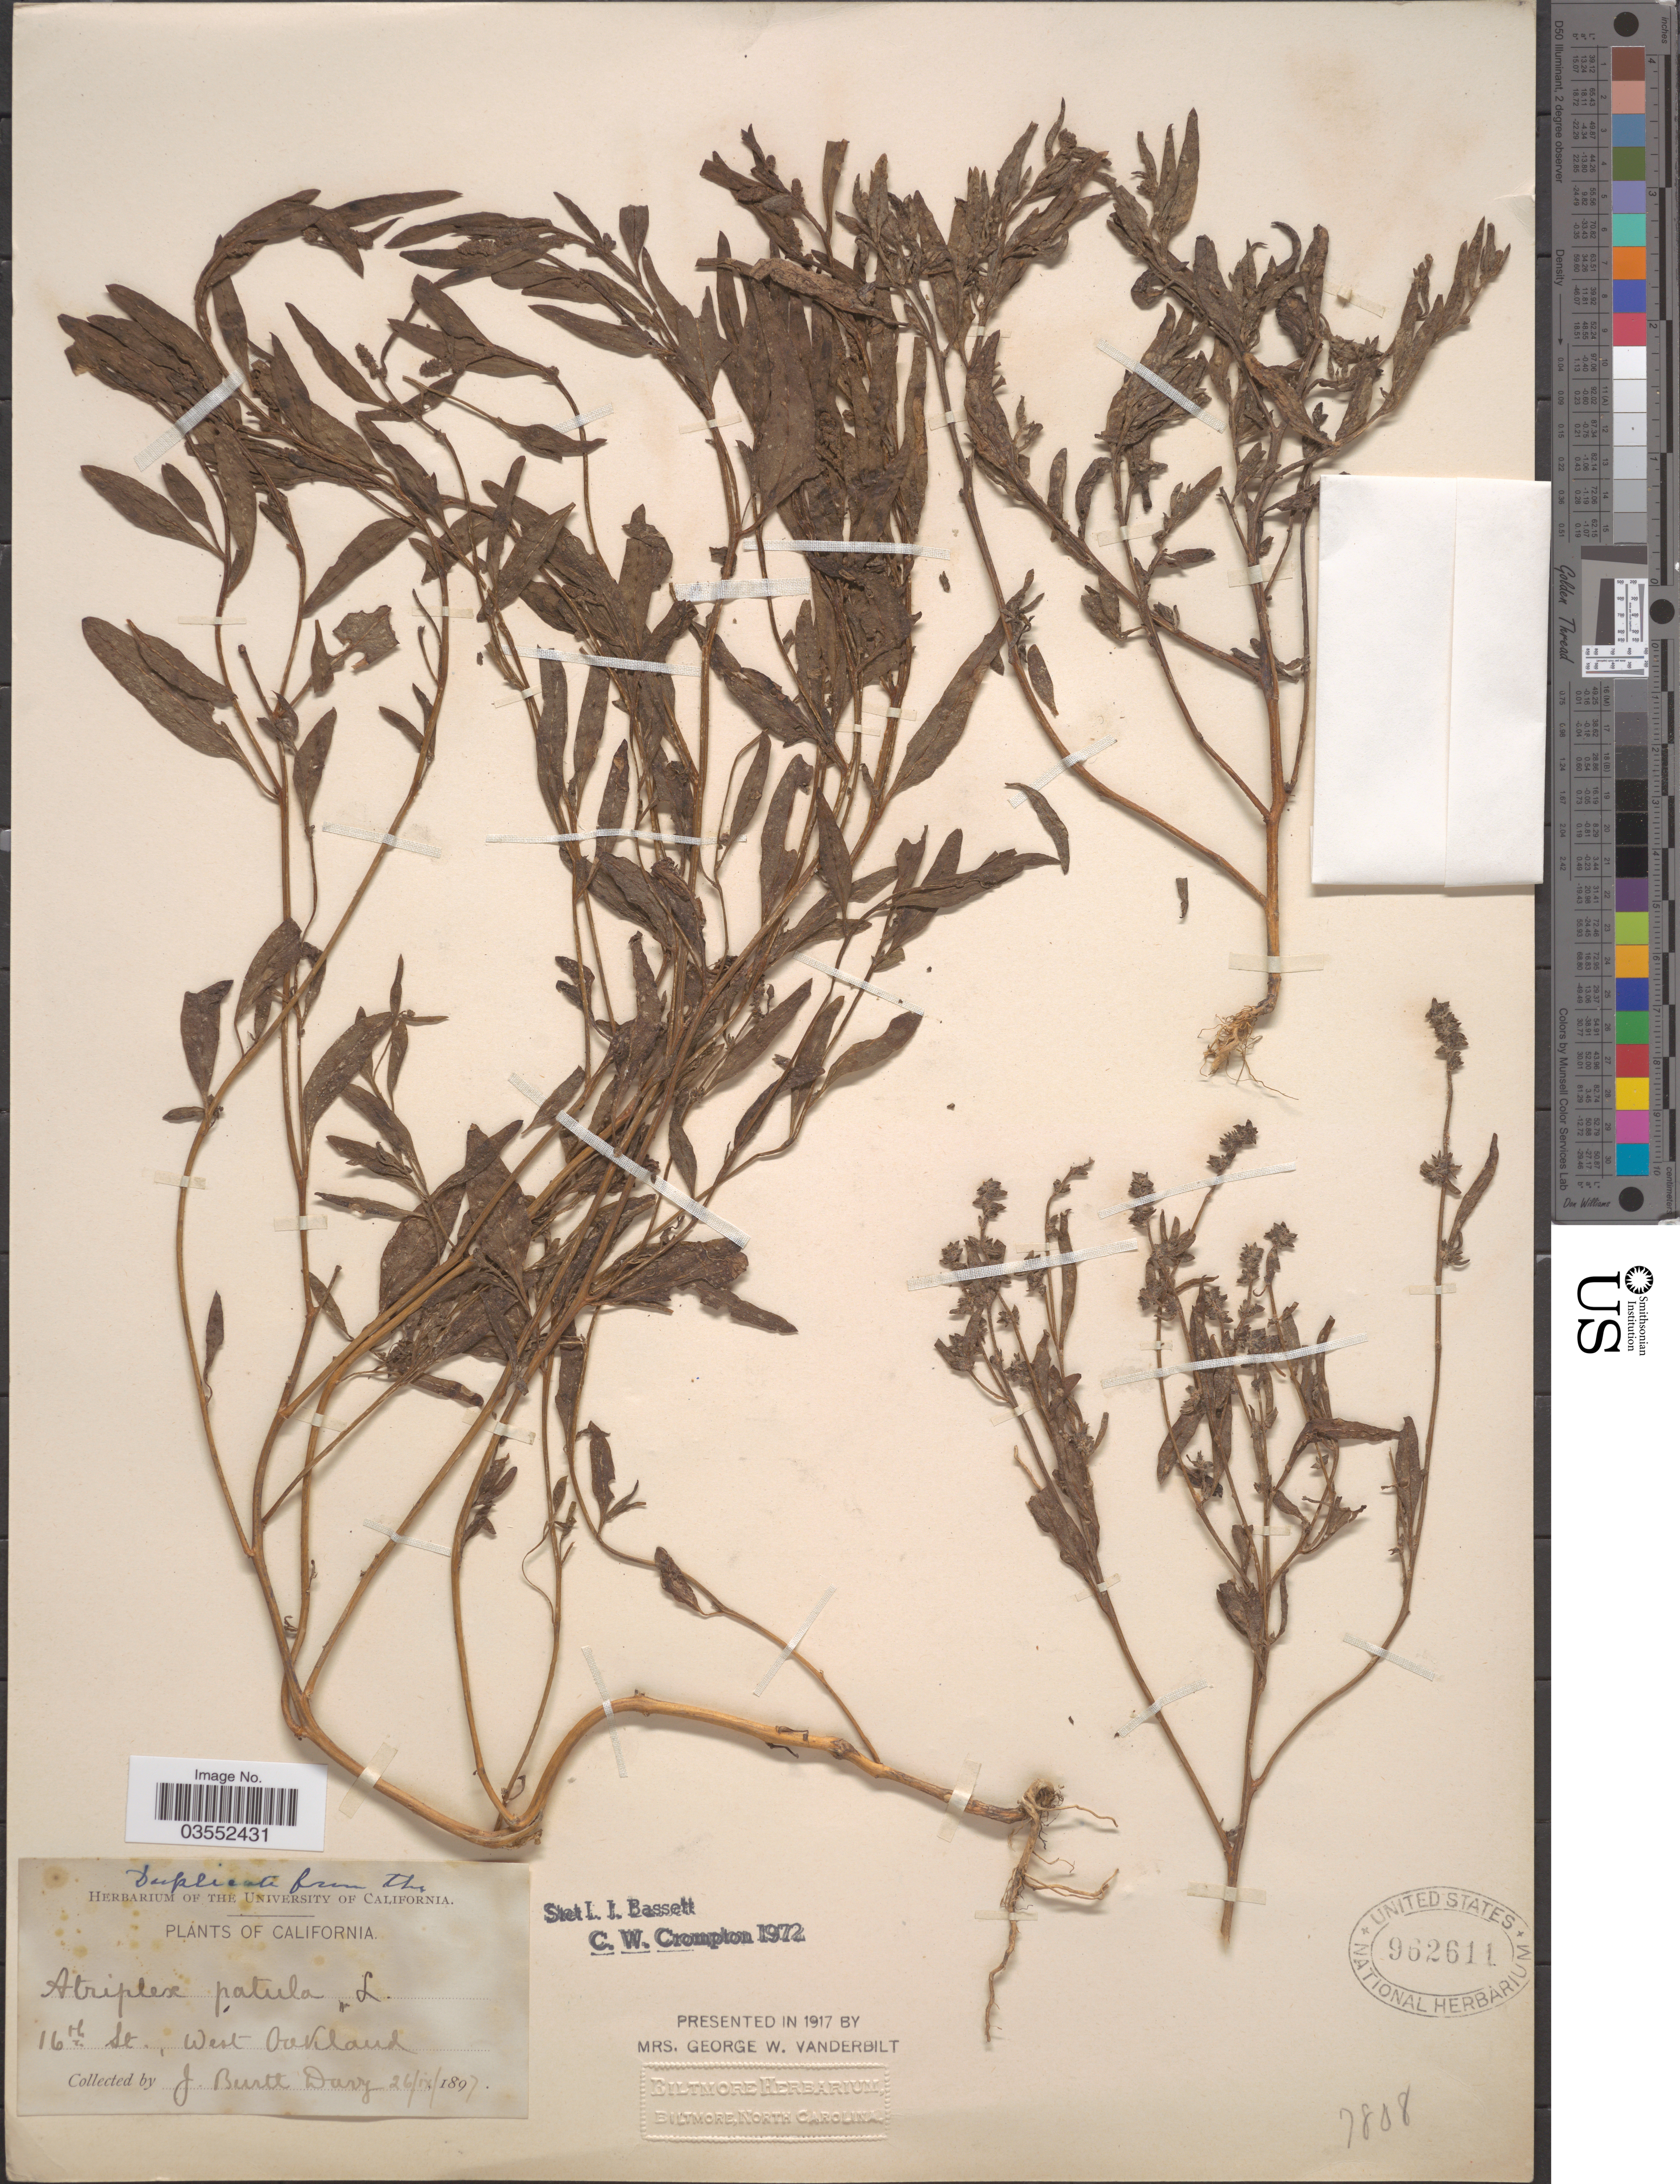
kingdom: Plantae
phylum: Tracheophyta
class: Magnoliopsida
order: Caryophyllales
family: Amaranthaceae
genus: Atriplex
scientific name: Atriplex patula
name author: L.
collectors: J. Burtt Davy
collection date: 1897-09-26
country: United States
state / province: California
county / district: Alameda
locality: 16th St. West Oakland.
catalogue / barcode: US 962611